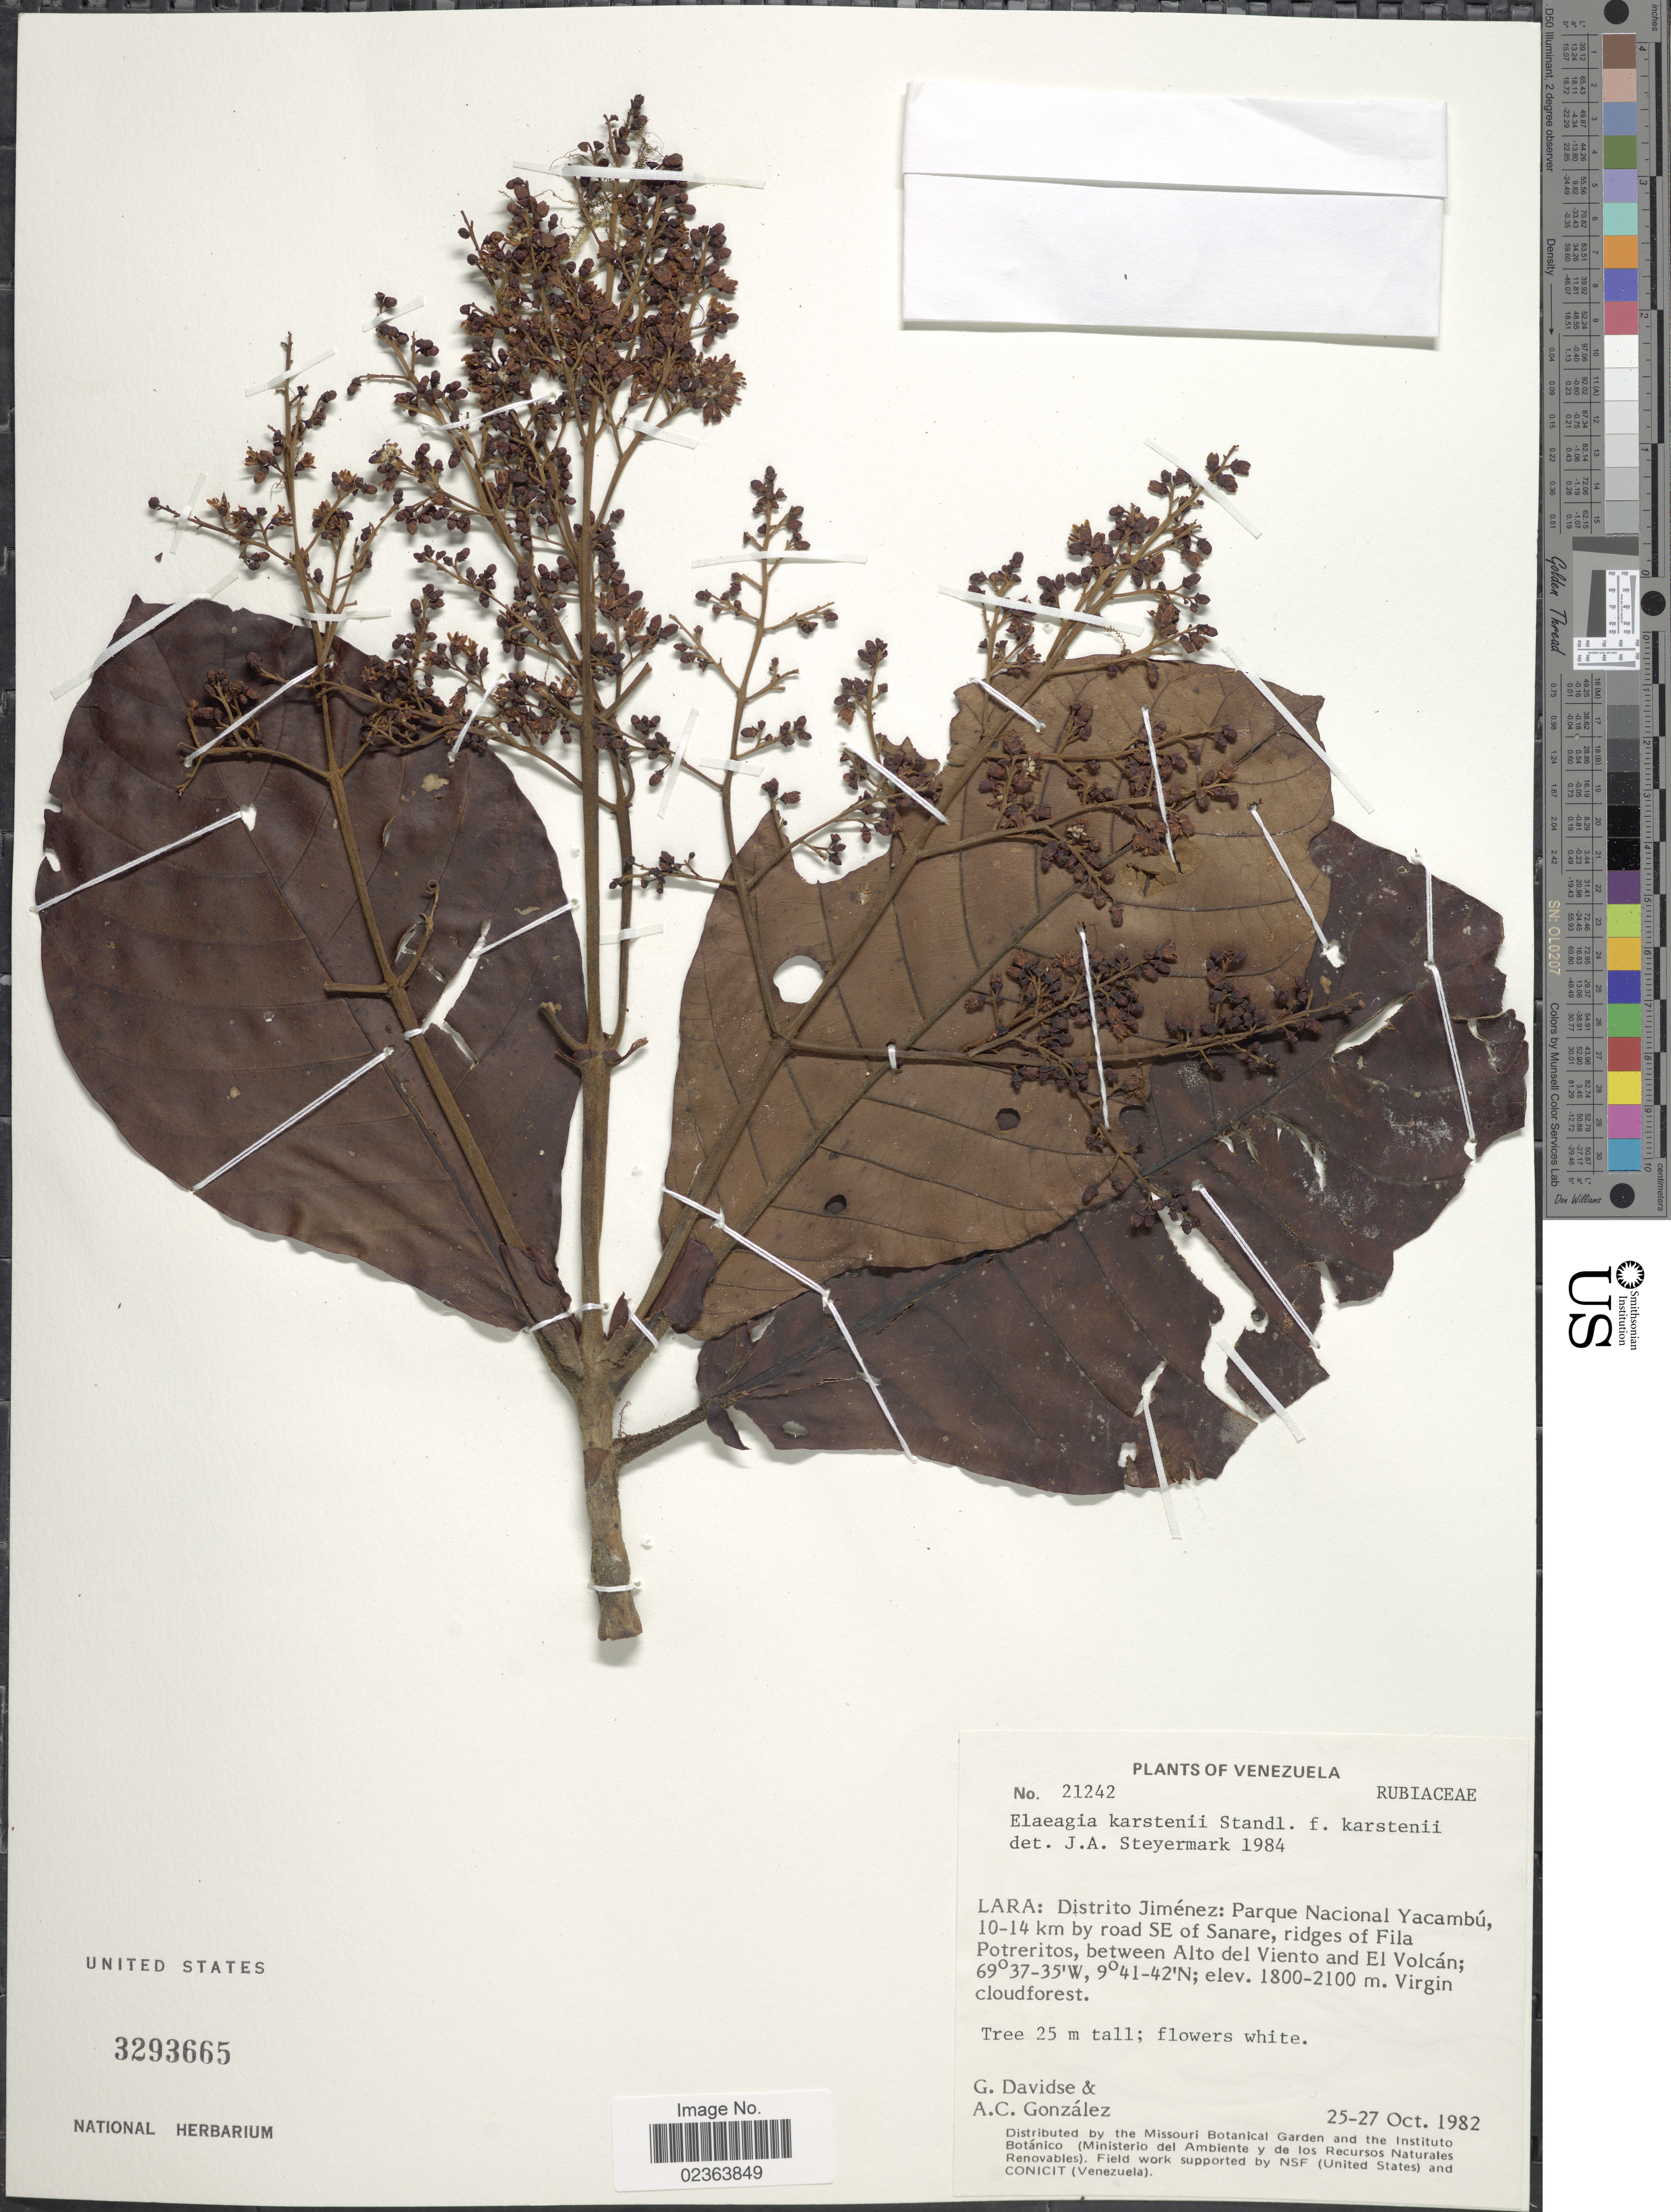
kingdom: Plantae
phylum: Tracheophyta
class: Magnoliopsida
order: Gentianales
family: Rubiaceae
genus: Elaeagia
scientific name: Elaeagia karstenii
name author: Standl.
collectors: G. Davidse & A. C. González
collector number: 21242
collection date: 1982-10-25/1982-10-27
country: Venezuela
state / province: Lara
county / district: Jiménez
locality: Lara, Distrito Jimenez: Parque Nacional Yacambu, 10-14 km by road SE of Sanare, ridges of Fila Potreritos, between Alto del Viento and El Volcan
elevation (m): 1800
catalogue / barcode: US 3293665